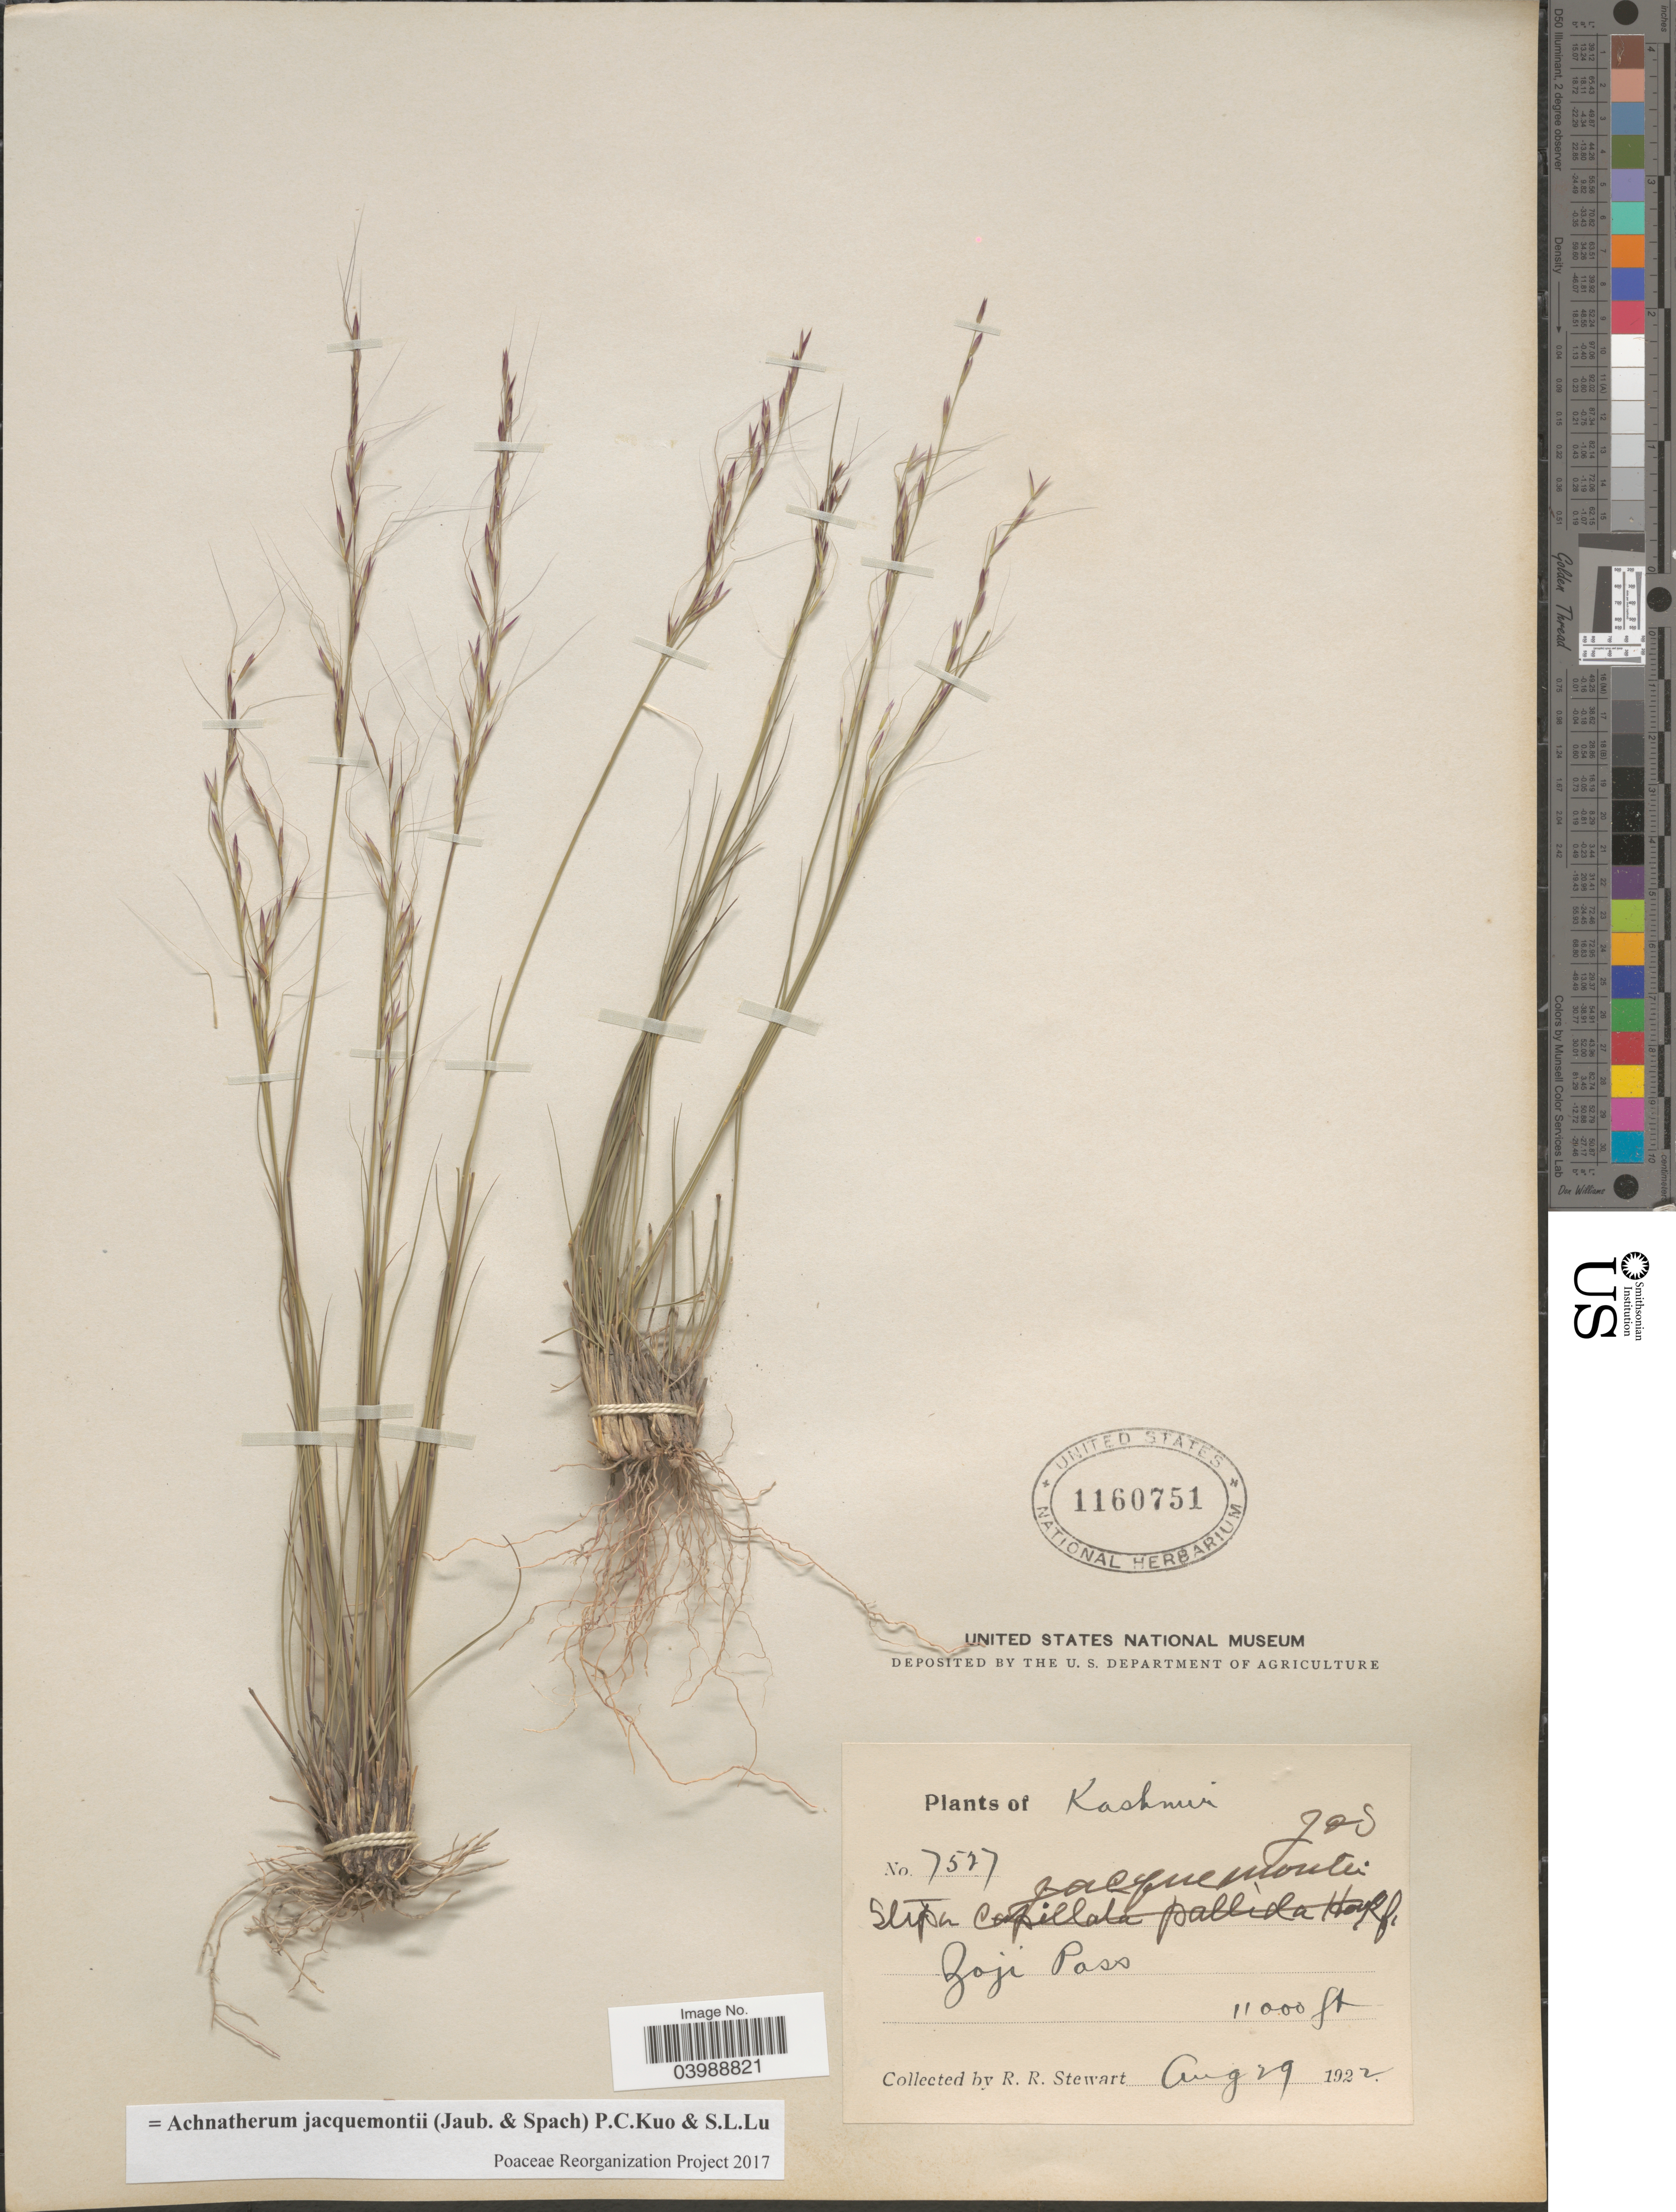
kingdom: Plantae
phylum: Tracheophyta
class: Liliopsida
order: Poales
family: Poaceae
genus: Achnatherum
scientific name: Achnatherum jacquemontii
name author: (Jaub.) P.C. Kuo & S.L. Lu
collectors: R. Stewart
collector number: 7527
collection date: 1922-08-29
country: India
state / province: Jammu and Kashmir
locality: Kashmir. Zoji Pass.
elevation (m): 3353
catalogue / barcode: US 1160751